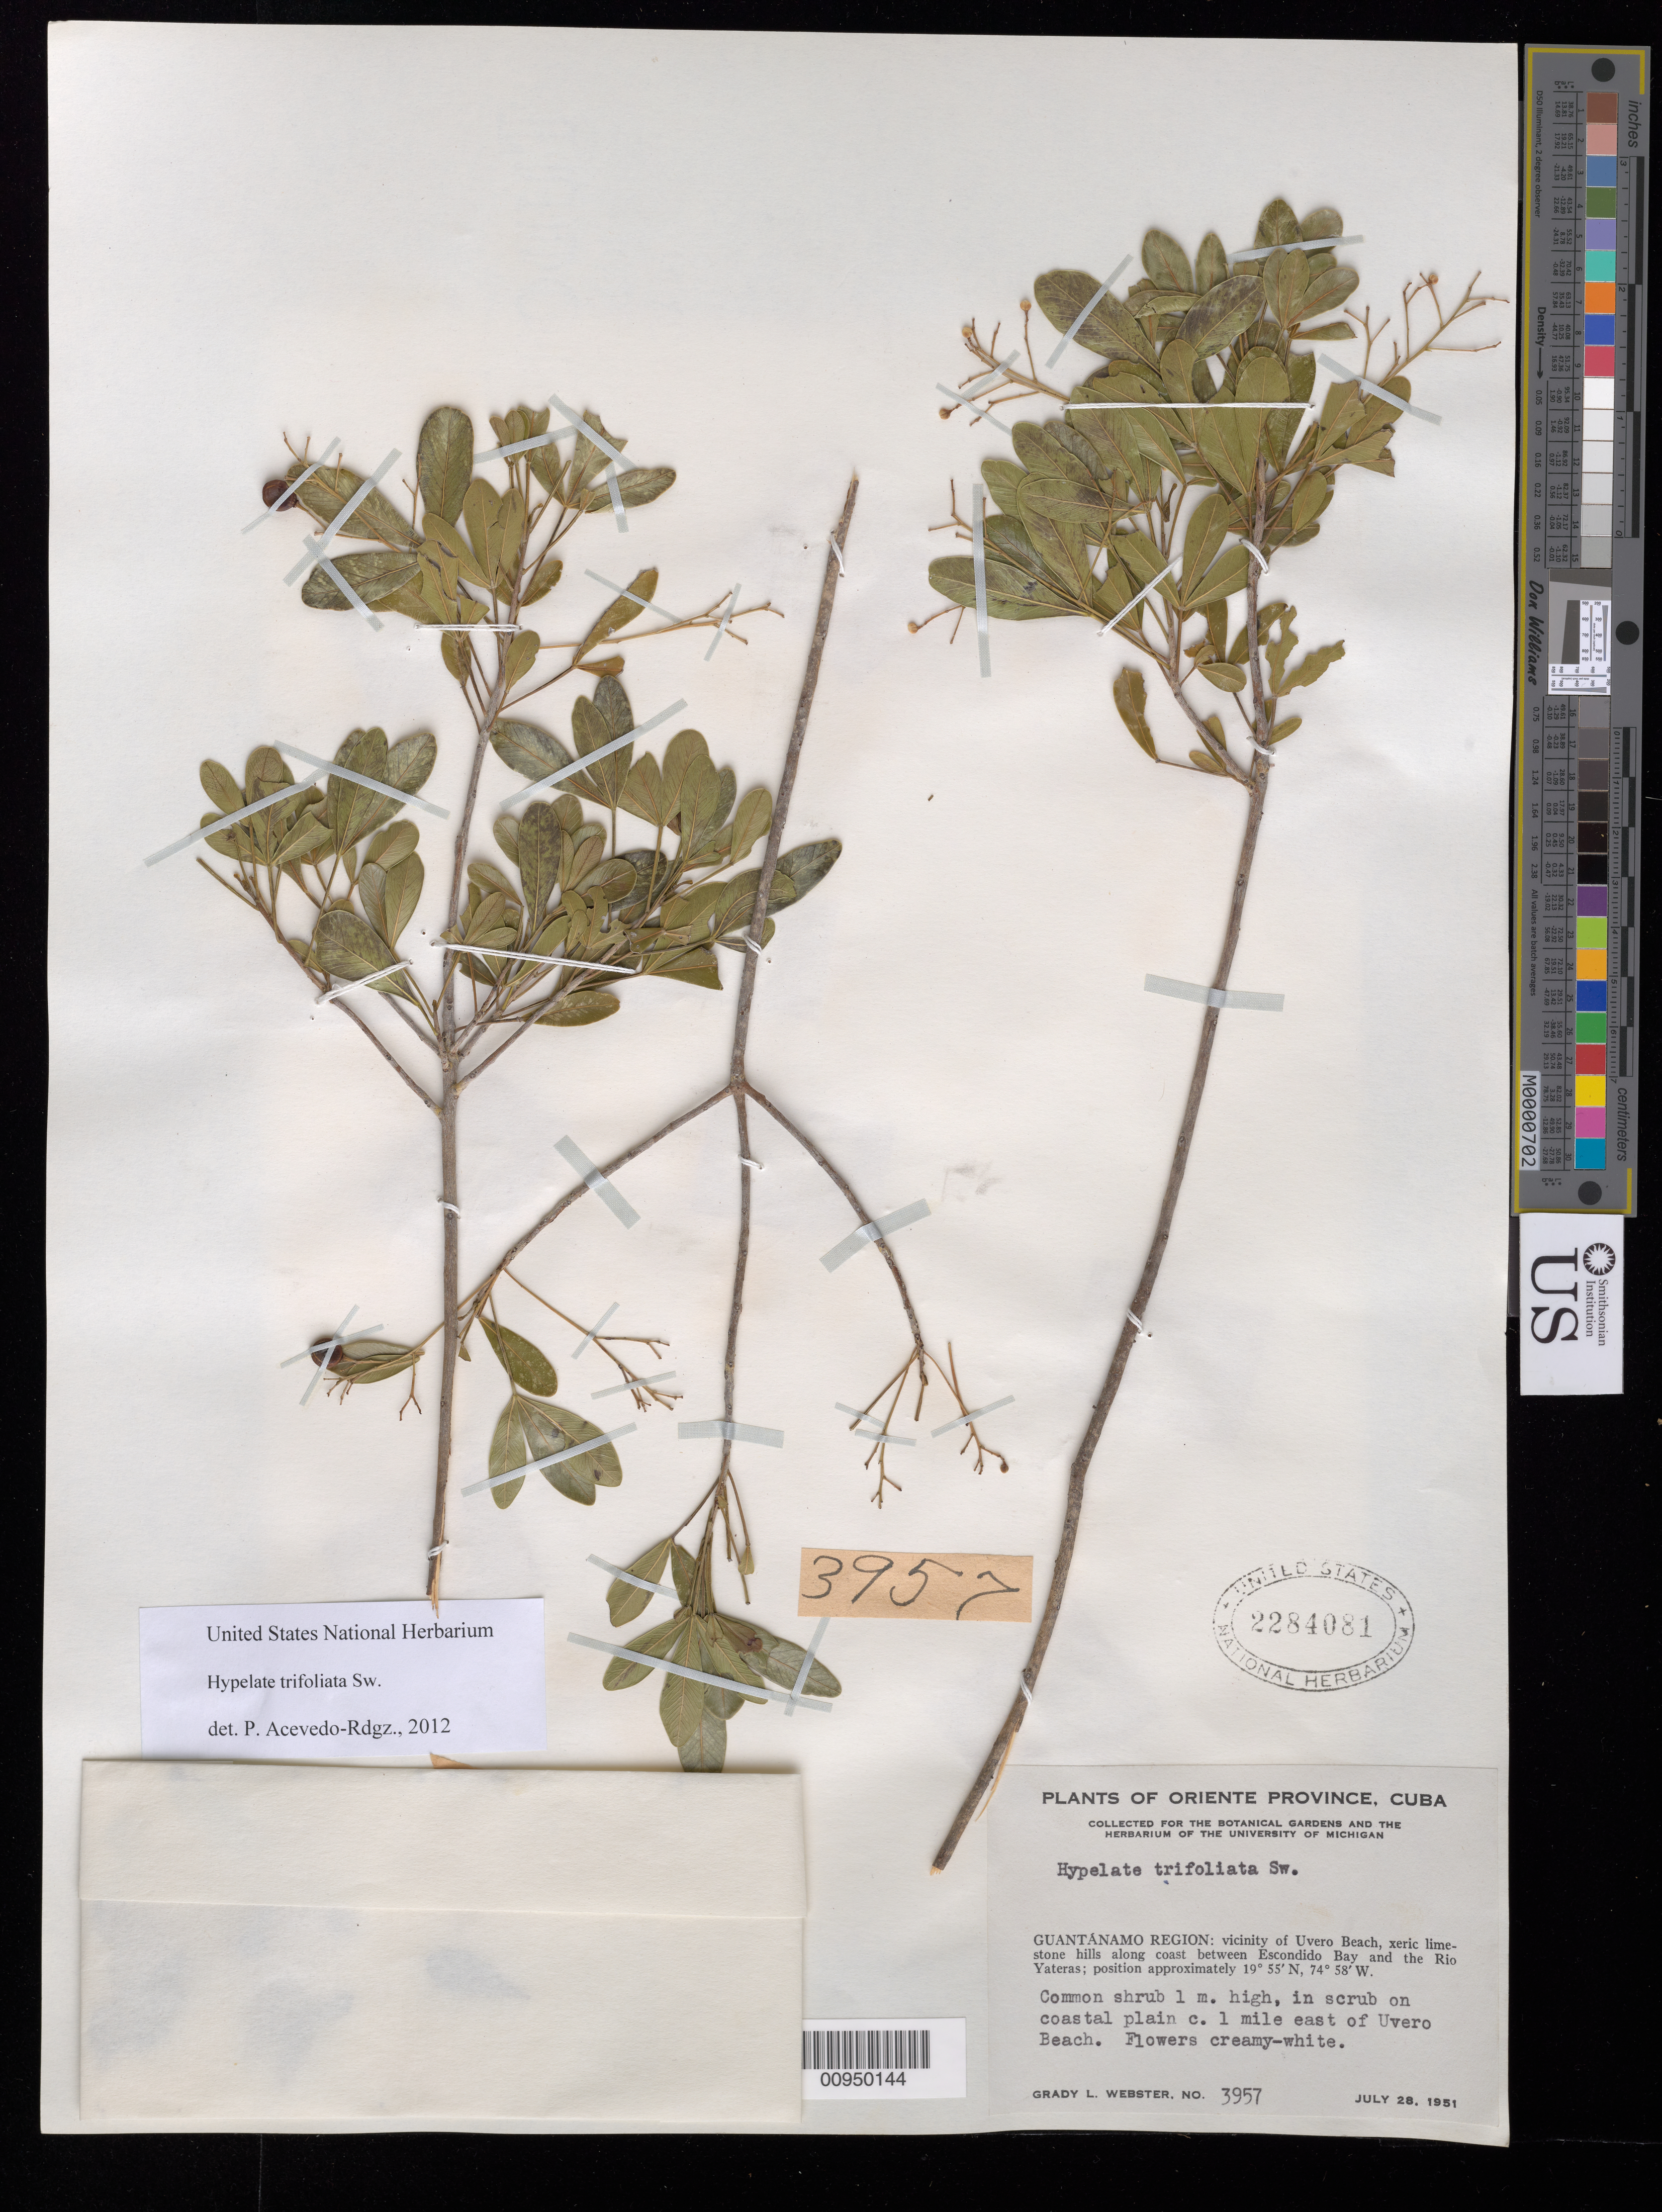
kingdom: Plantae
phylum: Tracheophyta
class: Magnoliopsida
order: Sapindales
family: Sapindaceae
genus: Hypelate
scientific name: Hypelate trifoliata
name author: Sw.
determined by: Acevedo-Rodríguez, P., (BOT), Smithsonian Institution - National Museum of Natural History (UNITED STATES)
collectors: G. L. Webster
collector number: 3957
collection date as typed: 28 Jul 1951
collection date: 1951-07-28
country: Cuba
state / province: Guantanamo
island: Cuba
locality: Guantánamo Region, vicinity of Uvero Beach, limestone hills along coast between Escondido Bay and the Rio Yateras, ca 1 mile E of Uvero Beach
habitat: In scrub on coastal plain on xeric limestone hills along coast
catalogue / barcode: US 2284081